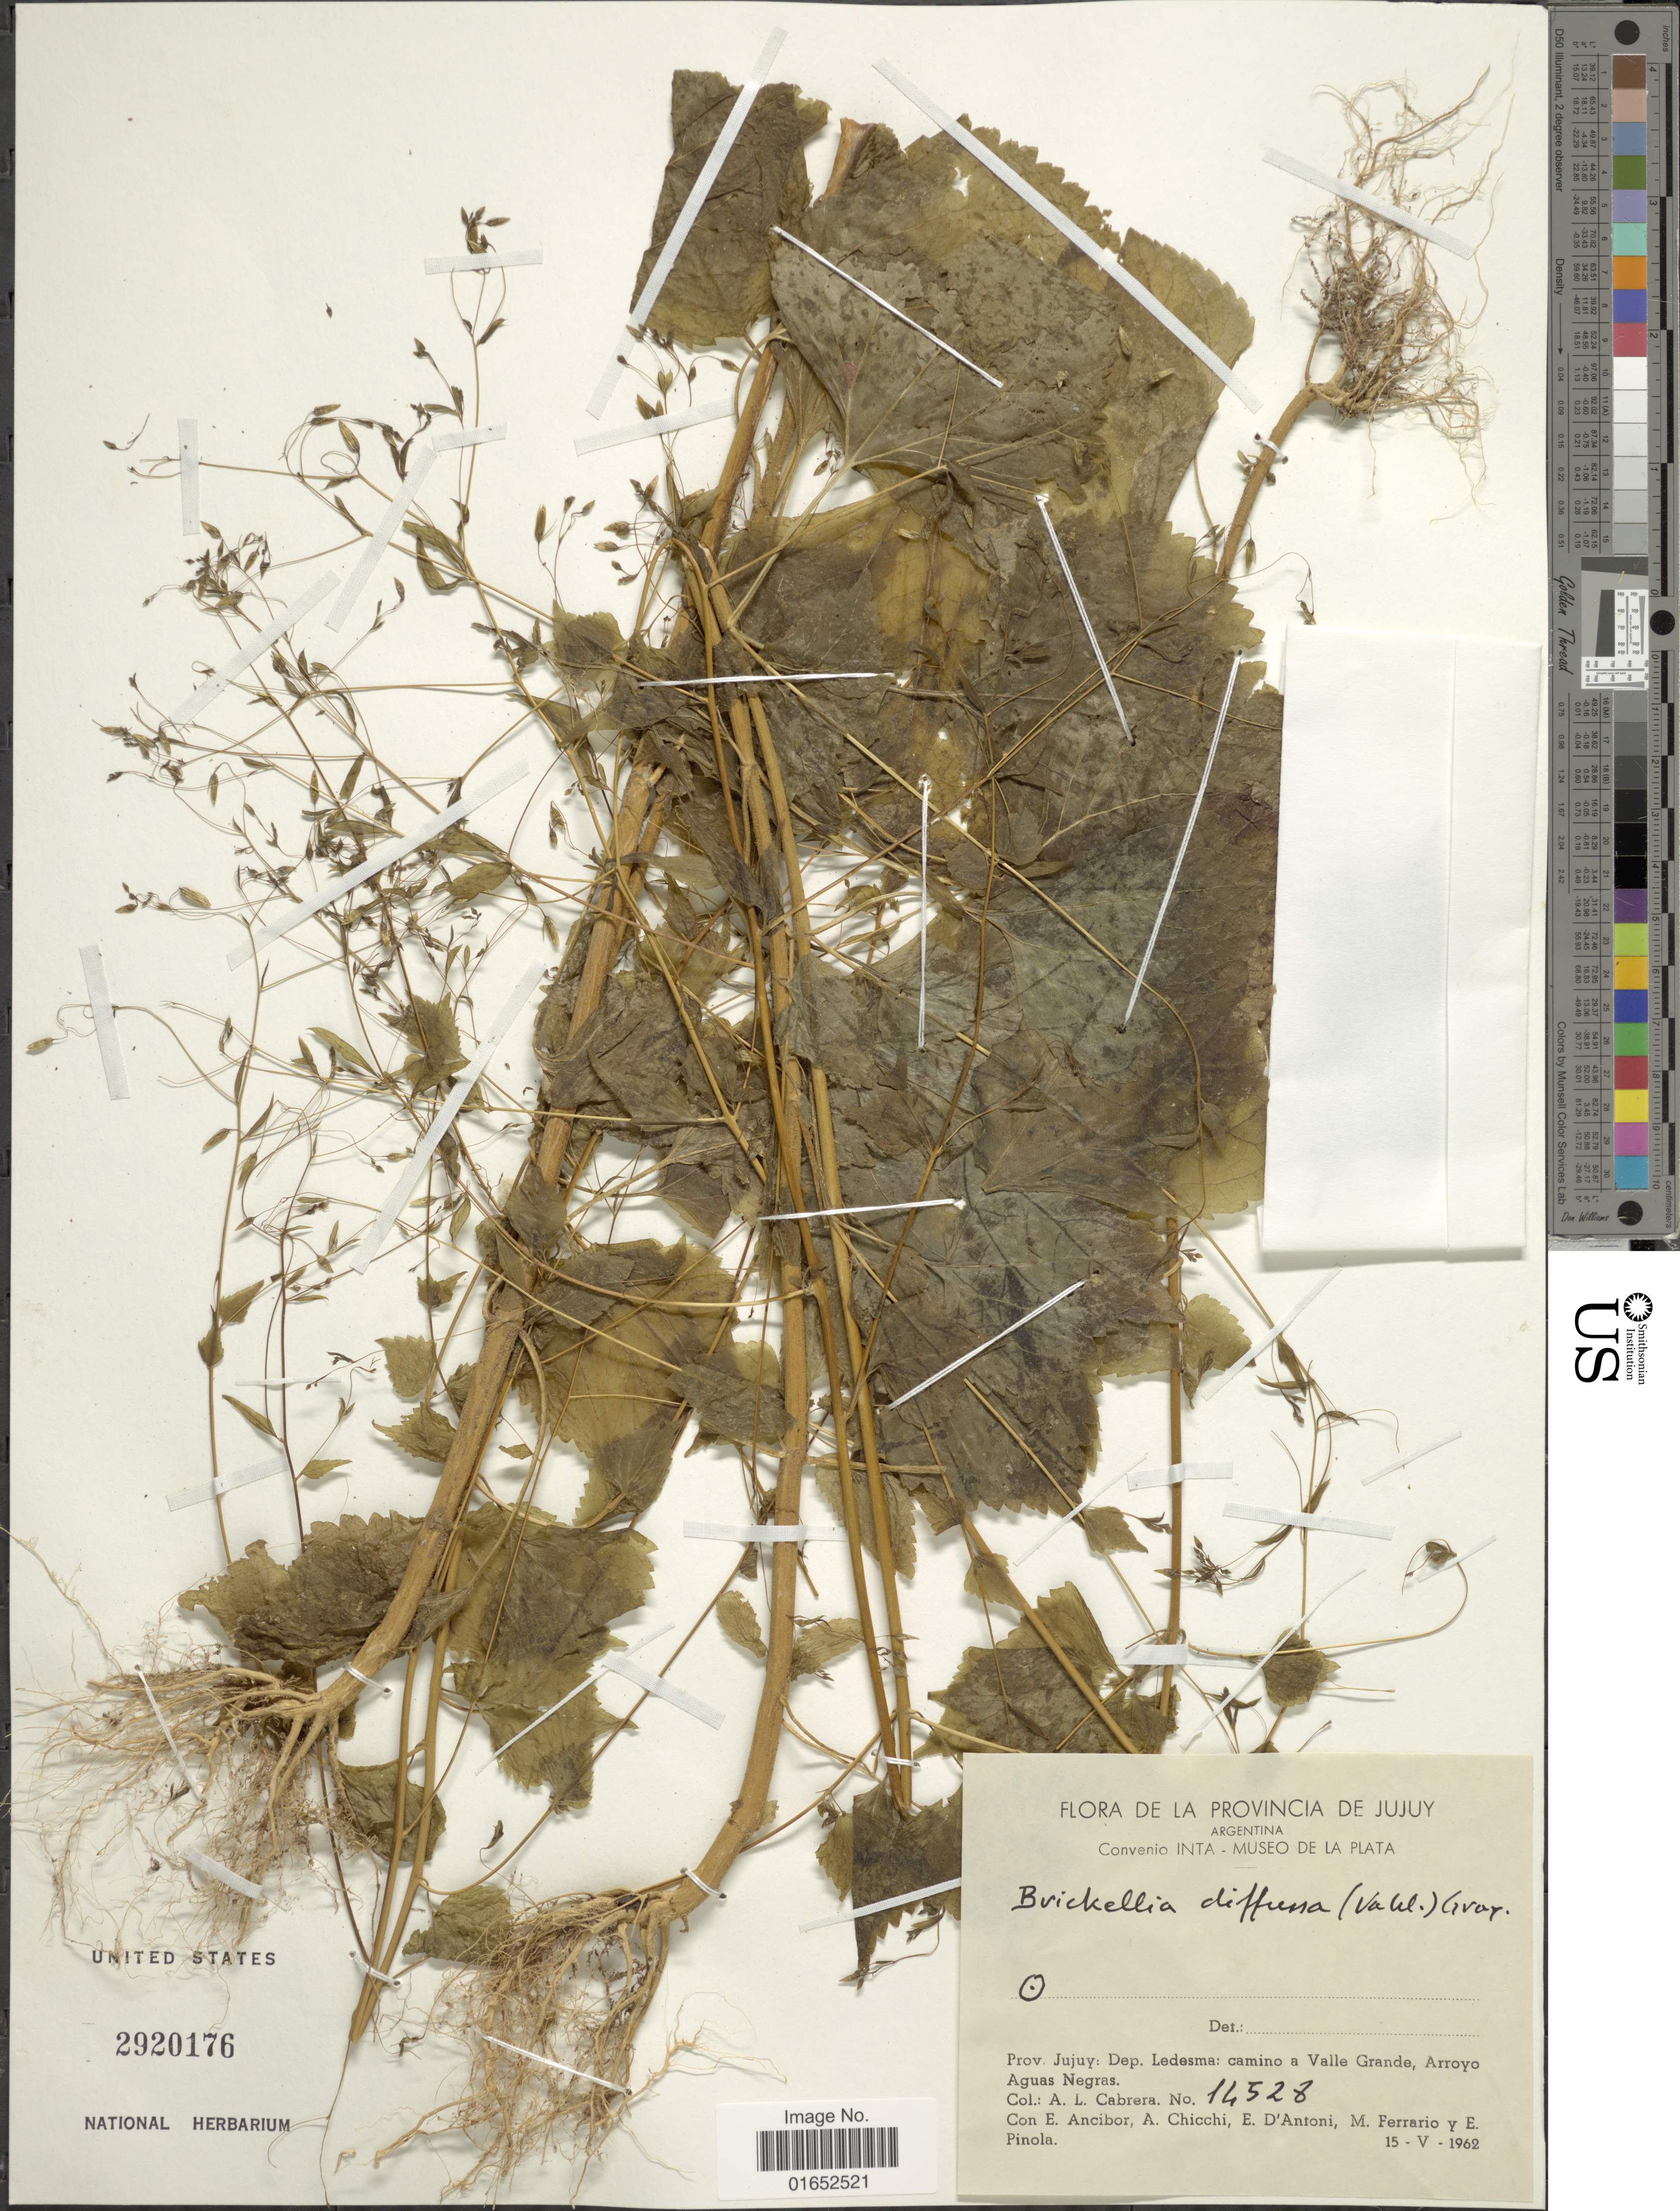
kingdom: Plantae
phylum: Tracheophyta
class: Magnoliopsida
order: Asterales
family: Asteraceae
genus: Brickellia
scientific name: Brickellia diffusa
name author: (Vahl) A. Gray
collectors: A. L. Cabrera, E. Ancibor, A. Chicchi, E. D'Antoni & et al.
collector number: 14528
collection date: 1962-05-15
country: Argentina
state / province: Jujuy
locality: Dep. Ledesma: camino a Valle Grande, Arroyo Aguas Negras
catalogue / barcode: US 2920176